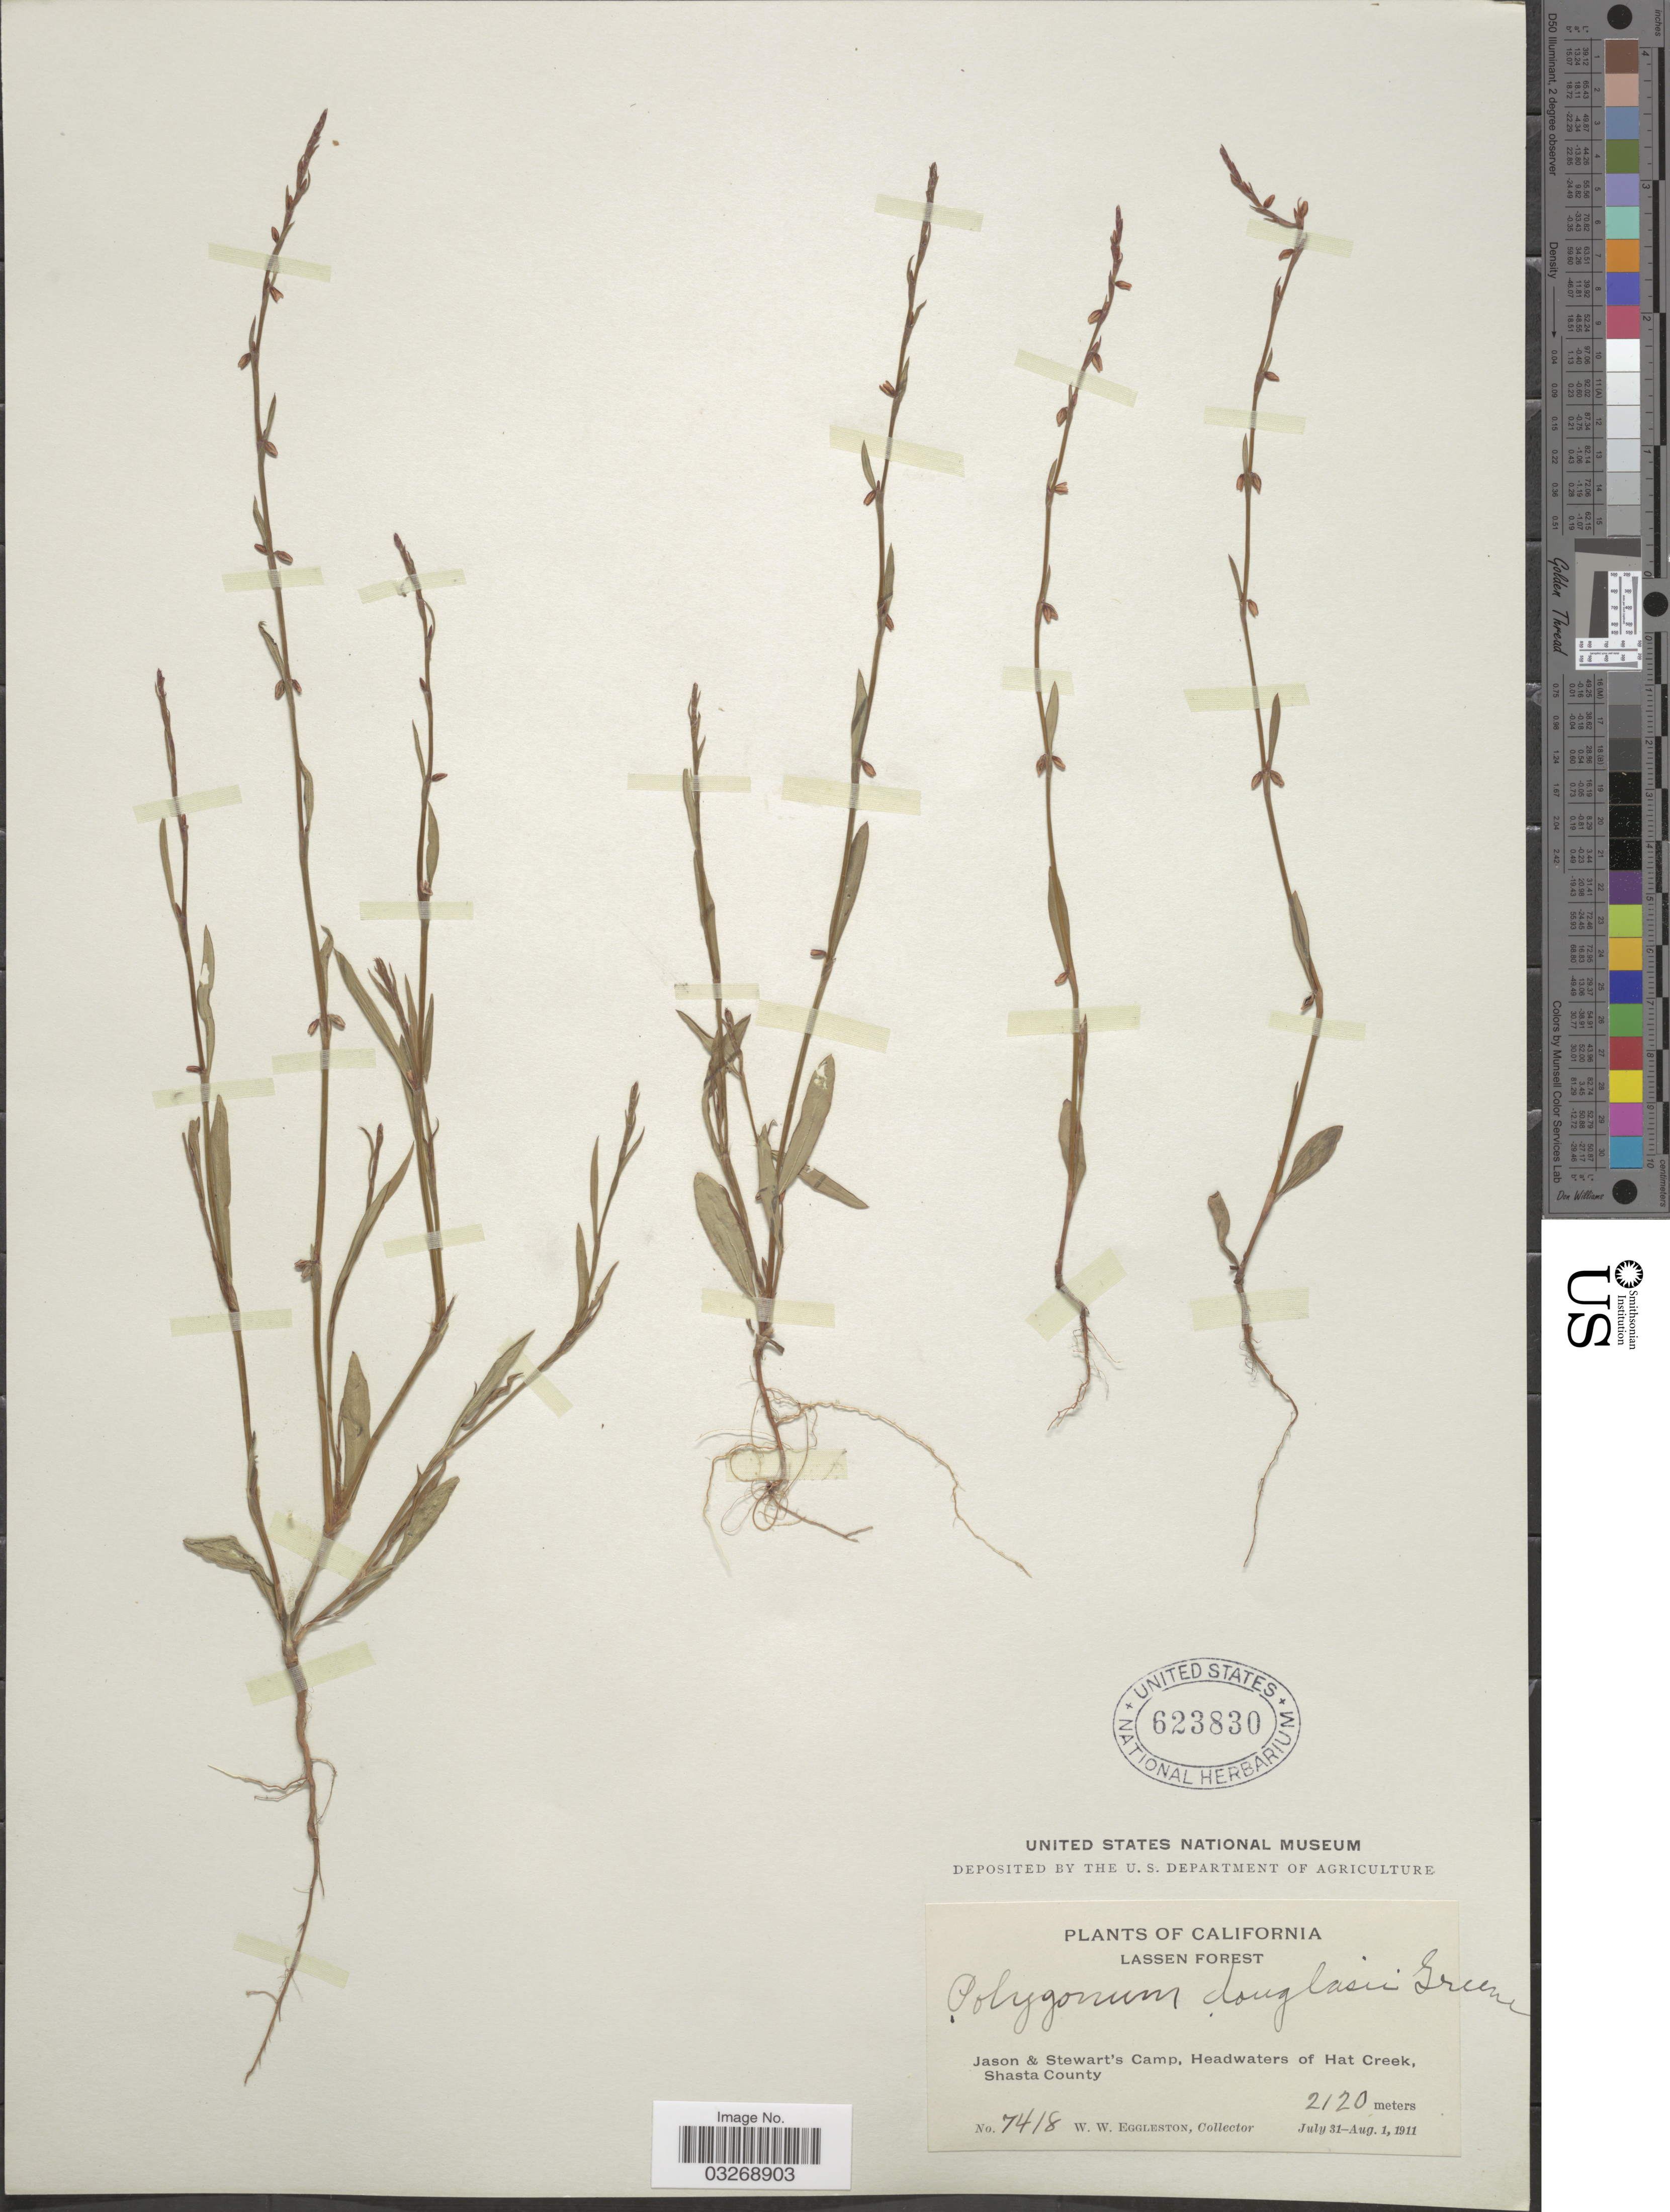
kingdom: Plantae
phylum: Tracheophyta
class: Magnoliopsida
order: Caryophyllales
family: Polygonaceae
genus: Polygonum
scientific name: Polygonum douglasii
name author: Greene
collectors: W. W. Eggleston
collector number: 7418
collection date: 1911-07-31/1911-08-01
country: United States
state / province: California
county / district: Shasta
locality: Lassen Forest. Jason & Stewart's Camp, Headwaters of Hat Creek, Shasta County.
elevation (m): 2120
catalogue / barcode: US 623830